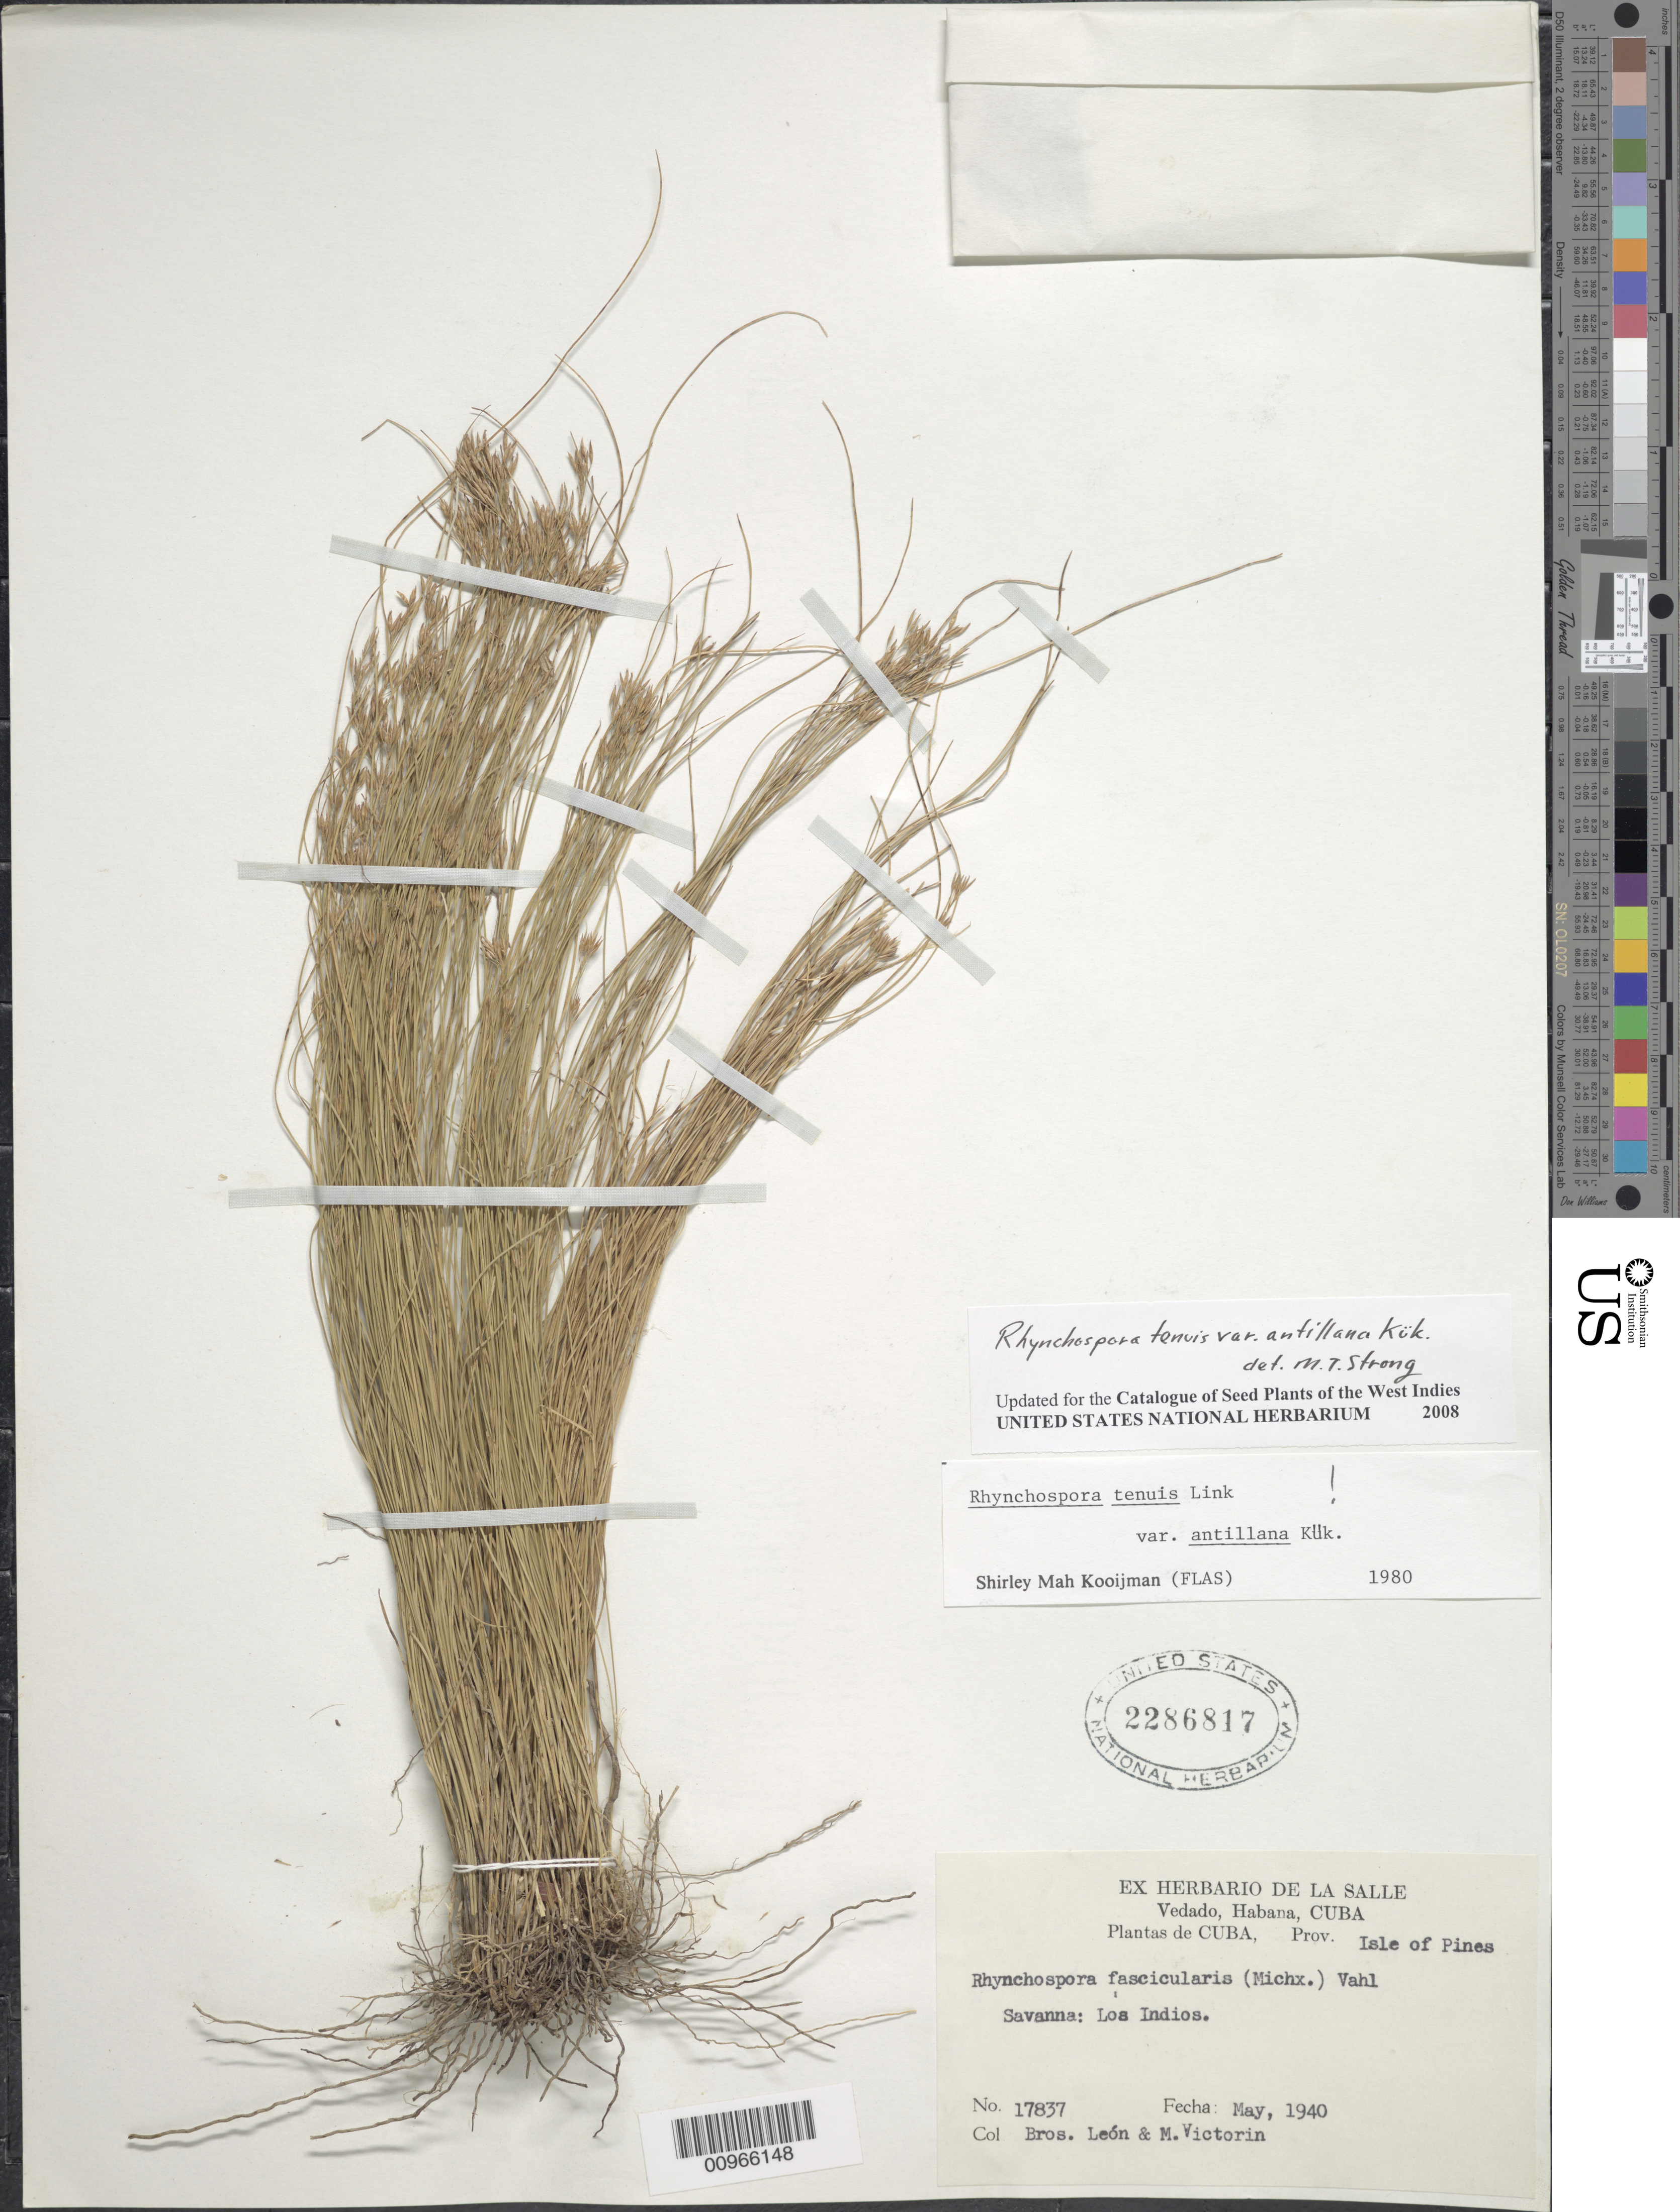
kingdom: Plantae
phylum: Tracheophyta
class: Liliopsida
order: Poales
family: Cyperaceae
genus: Rhynchospora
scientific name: Rhynchospora tenuis var. antillana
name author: Kük.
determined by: Strong, M. T., (US), Smithsonian Institution - National Museum of Natural History (UNITED STATES)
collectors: Bro. León & F. Victorin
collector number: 17837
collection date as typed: May 1940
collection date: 1940-05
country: Cuba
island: Isla de la Juventud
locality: Los Indios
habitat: Savanna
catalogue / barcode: US 2286817